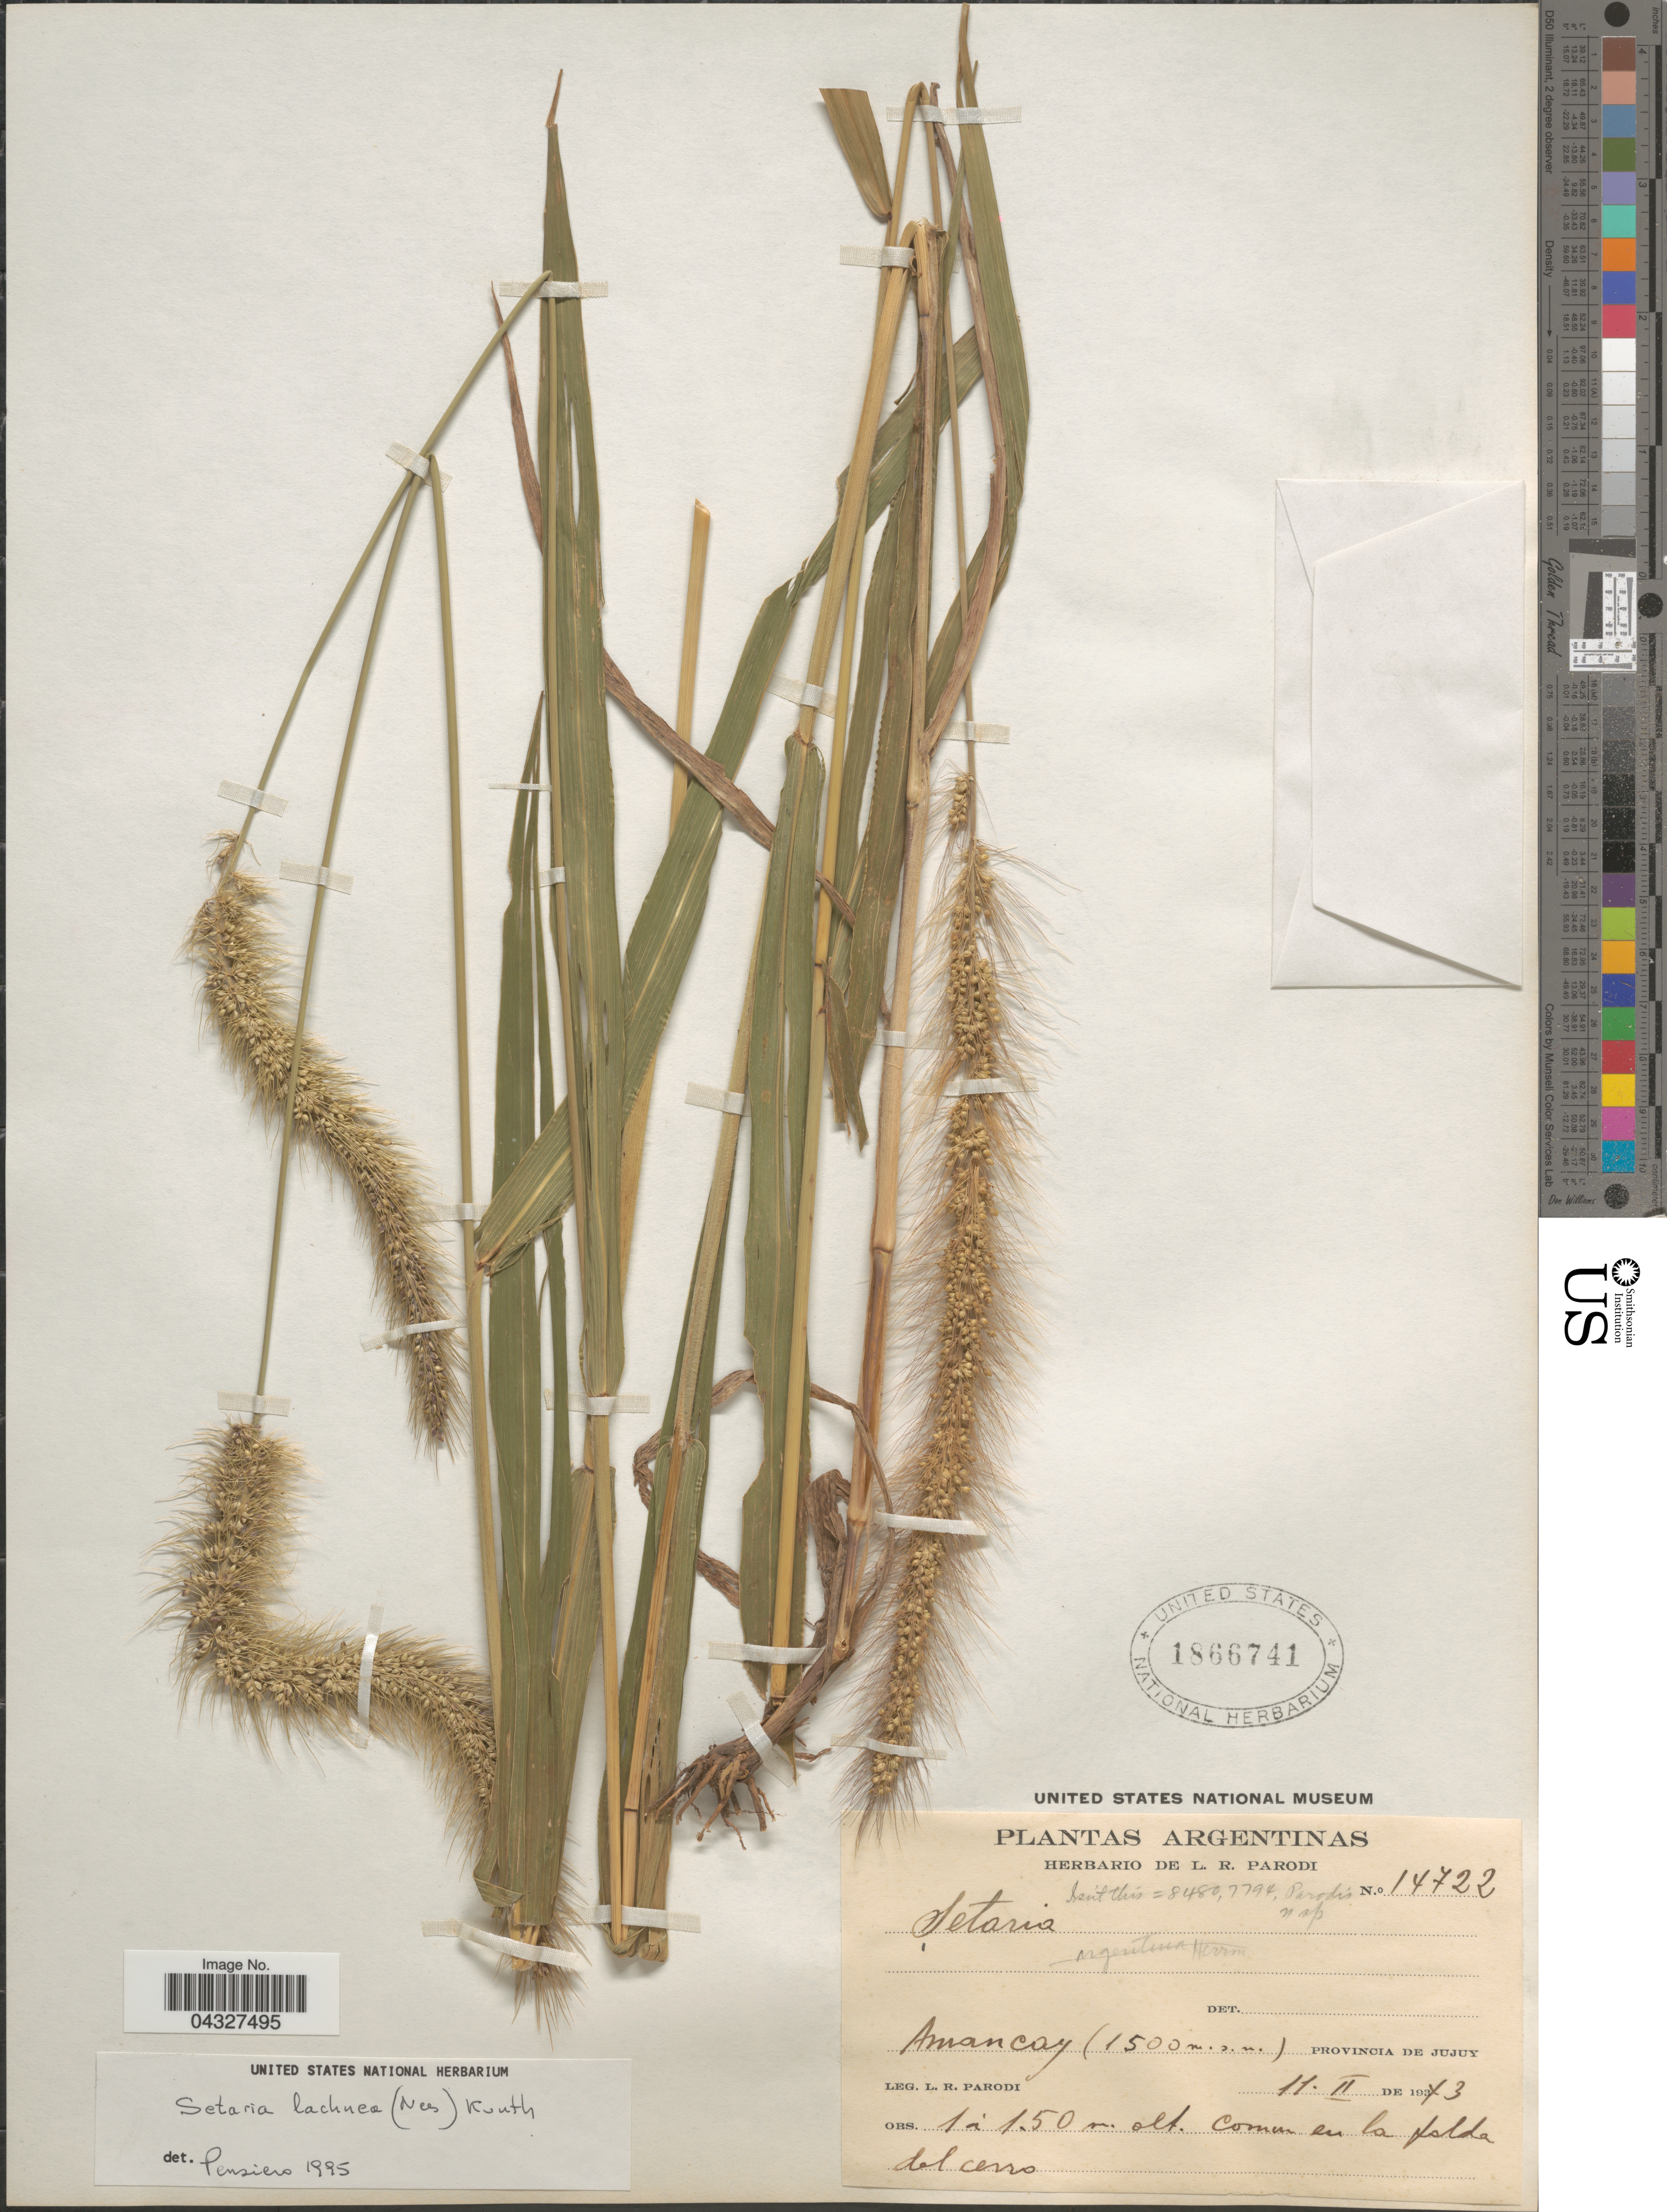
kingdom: Plantae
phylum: Tracheophyta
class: Liliopsida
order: Poales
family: Poaceae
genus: Setaria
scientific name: Setaria lachnea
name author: (Nees) Kunth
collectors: L. R. Parodi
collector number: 14722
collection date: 1943-02-11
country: Argentina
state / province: Jujuy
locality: Amancay.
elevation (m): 1500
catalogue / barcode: US 1866741